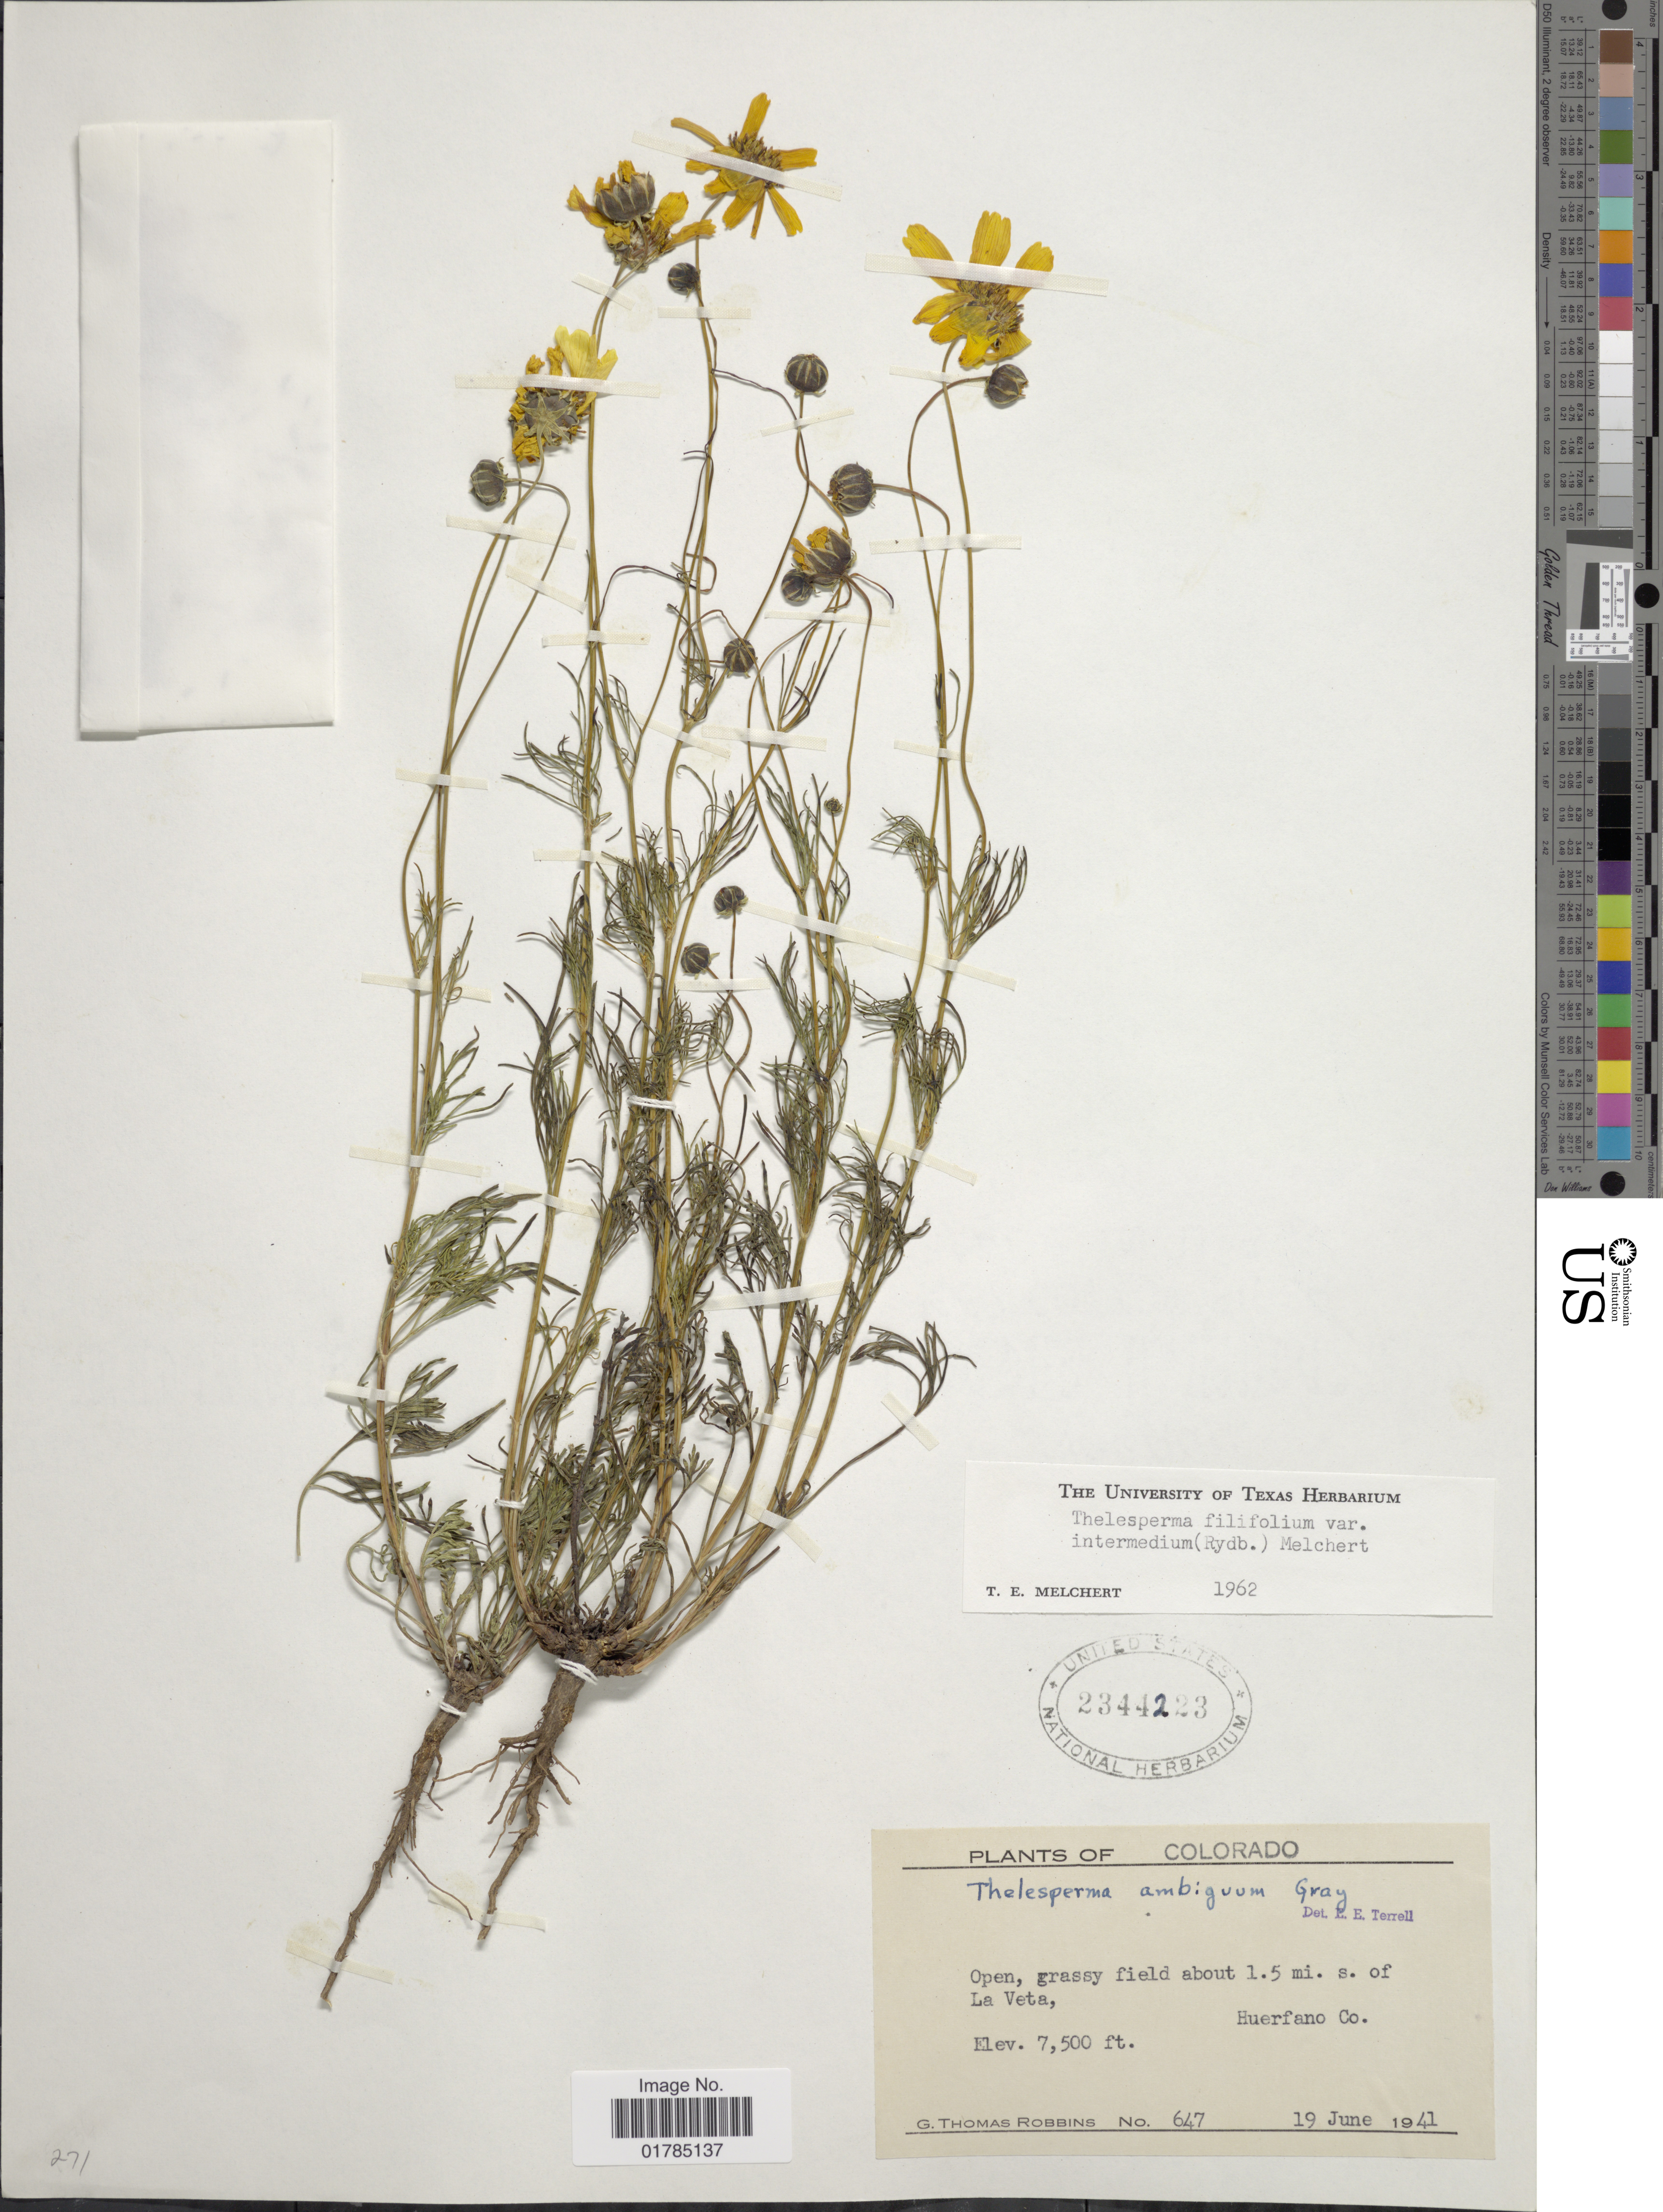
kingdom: Plantae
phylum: Tracheophyta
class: Magnoliopsida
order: Asterales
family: Asteraceae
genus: Thelesperma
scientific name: Thelesperma filifolium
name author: (Hook.) A. Gray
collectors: G. T. Robbins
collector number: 647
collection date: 1941-06-19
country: United States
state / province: Colorado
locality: About 1.5 mi. s. of La Veta. Huerfano Co.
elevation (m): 2286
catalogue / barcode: US 2344223